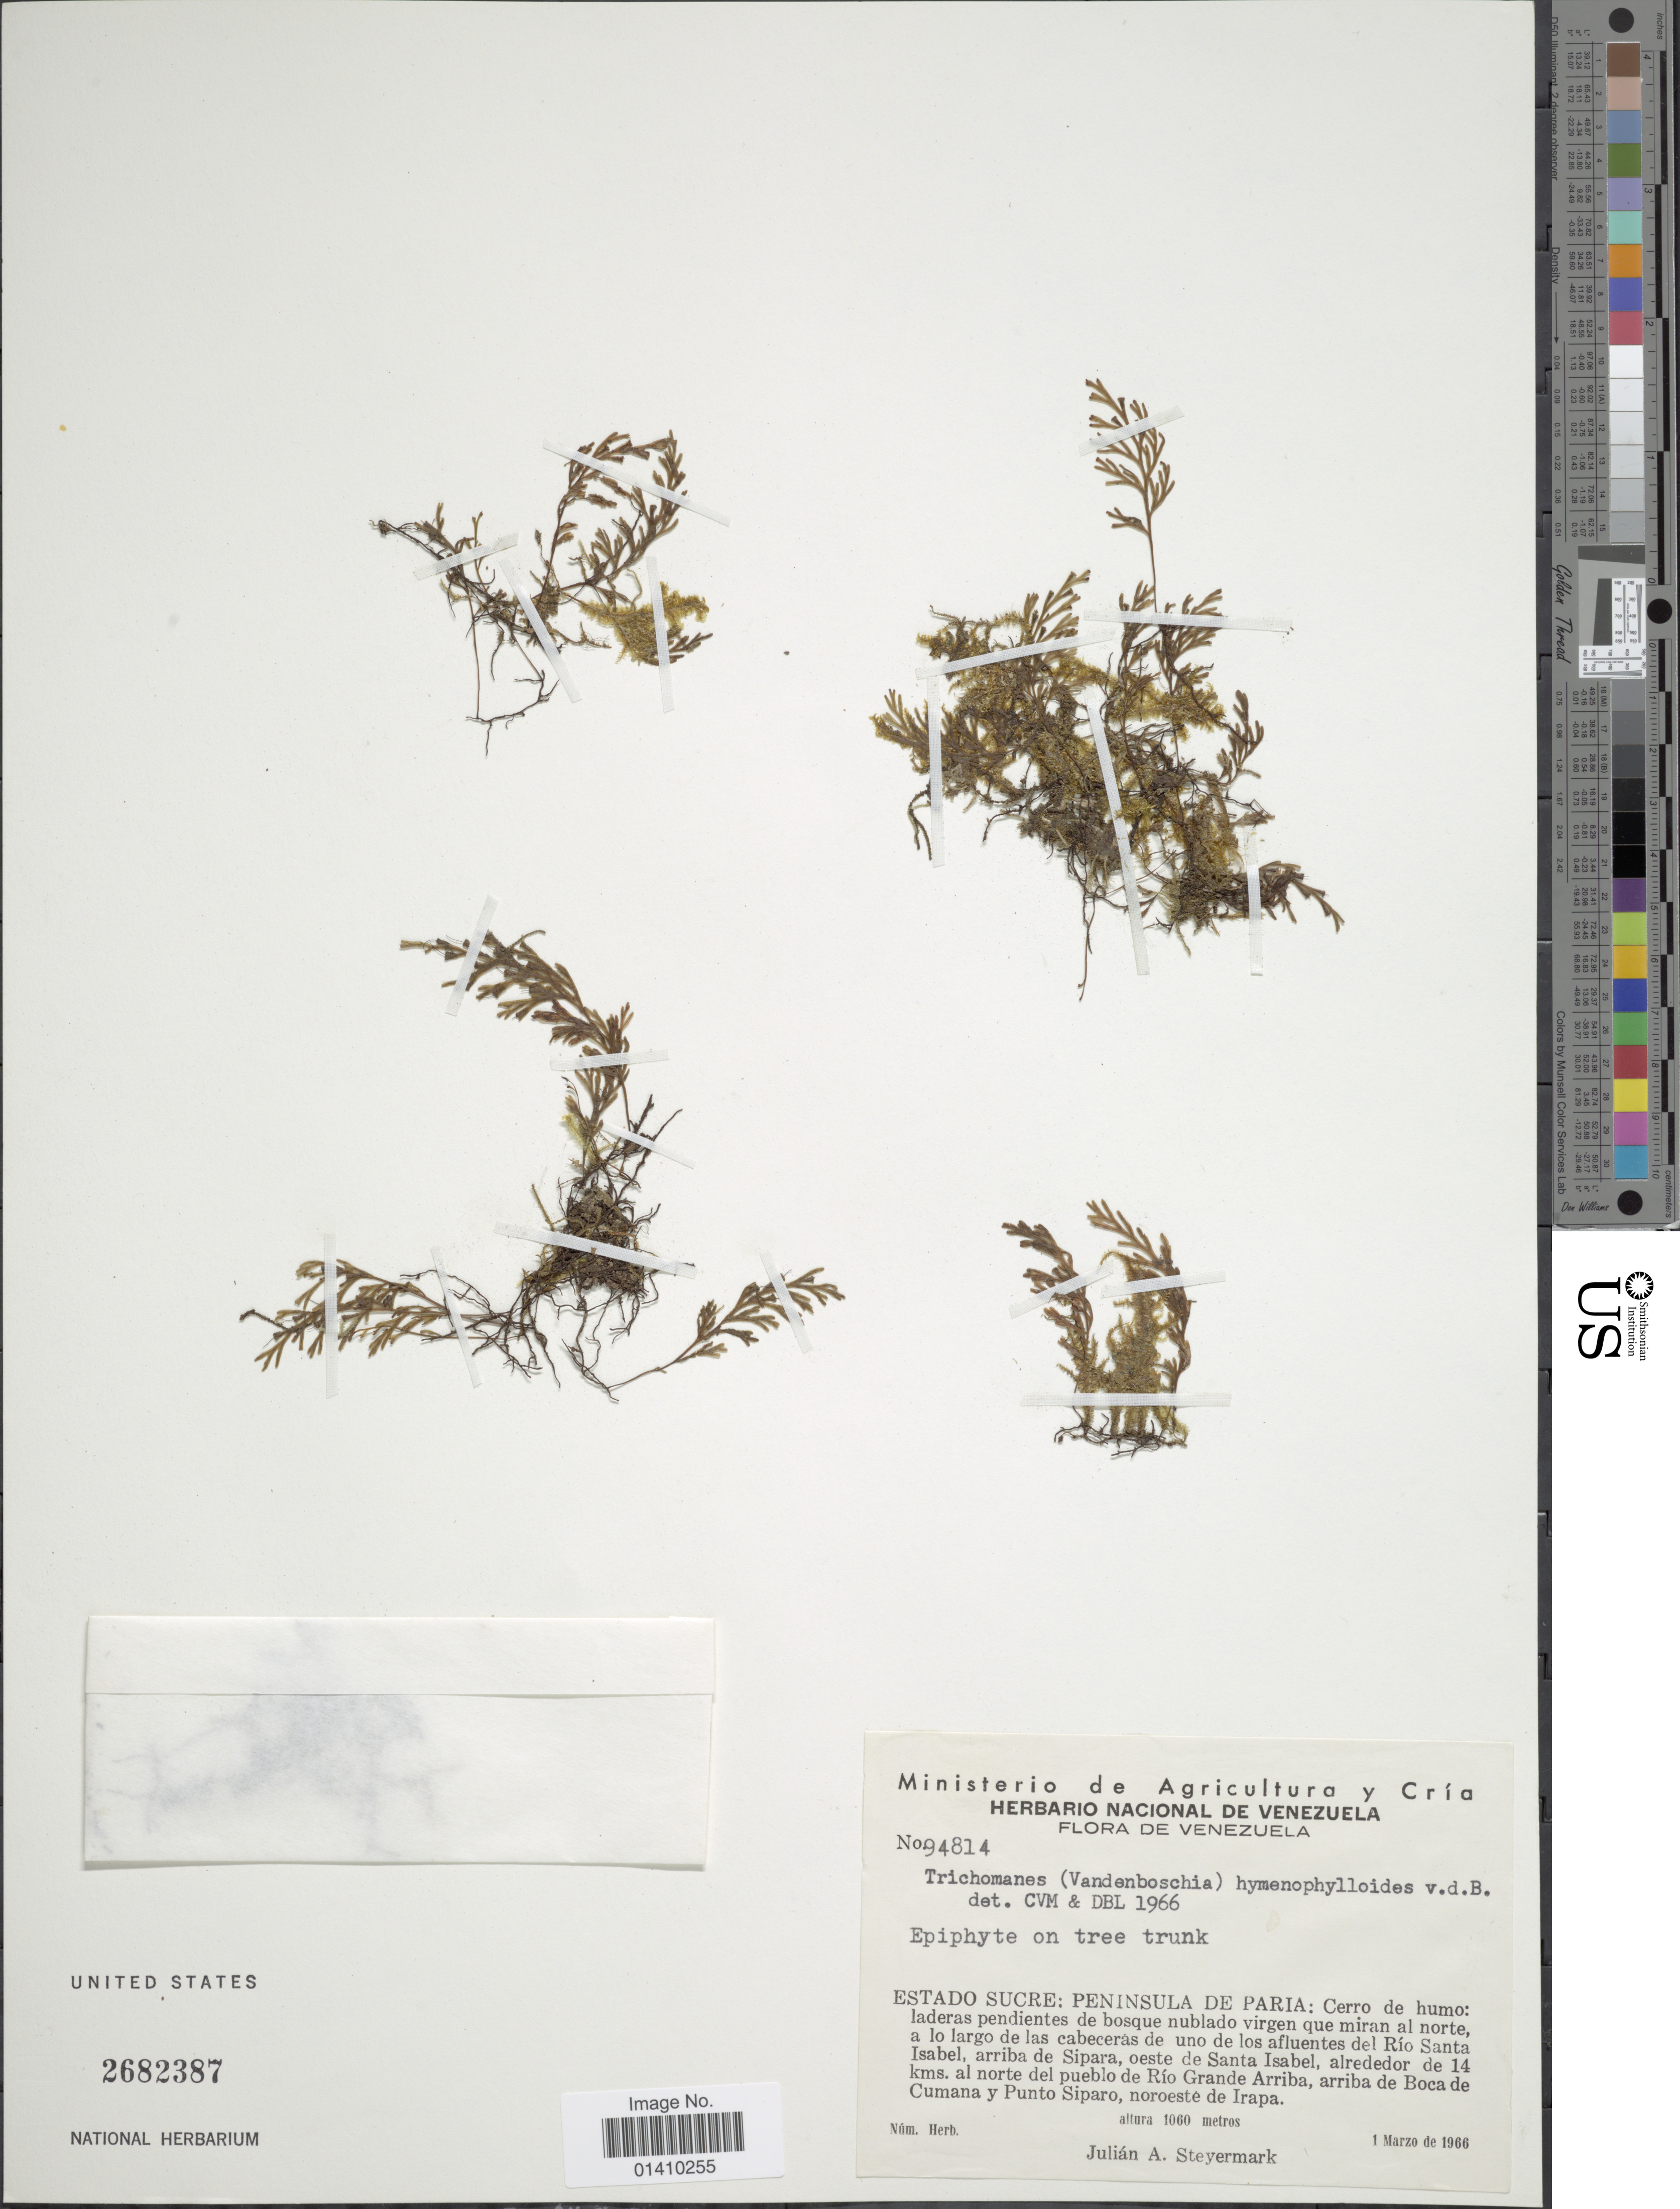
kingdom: Plantae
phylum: Tracheophyta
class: Polypodiopsida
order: Hymenophyllales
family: Hymenophyllaceae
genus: Polyphlebium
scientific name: Polyphlebium hymenophylloides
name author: (Bosch) Ebihara & Dubuisson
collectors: J. Steyermark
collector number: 94814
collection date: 1966-03-01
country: Venezuela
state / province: Sucre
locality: Peninsula De Paria: Cerro de humo: laderas pendientes de bosqye nublado virgen que miran al norte. a lo largo de las cabeceras de uno de los afluentes de Rio Santa Isabel, arriba de Sipara, oeste de Santa Isabel, alrededor de 14 kms, al norte del pueblo de Rio Grande Arriba, arriba de Boca de Cumana y Punto Siparo, noroeste de Irapa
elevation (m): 1060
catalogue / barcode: US 2682387